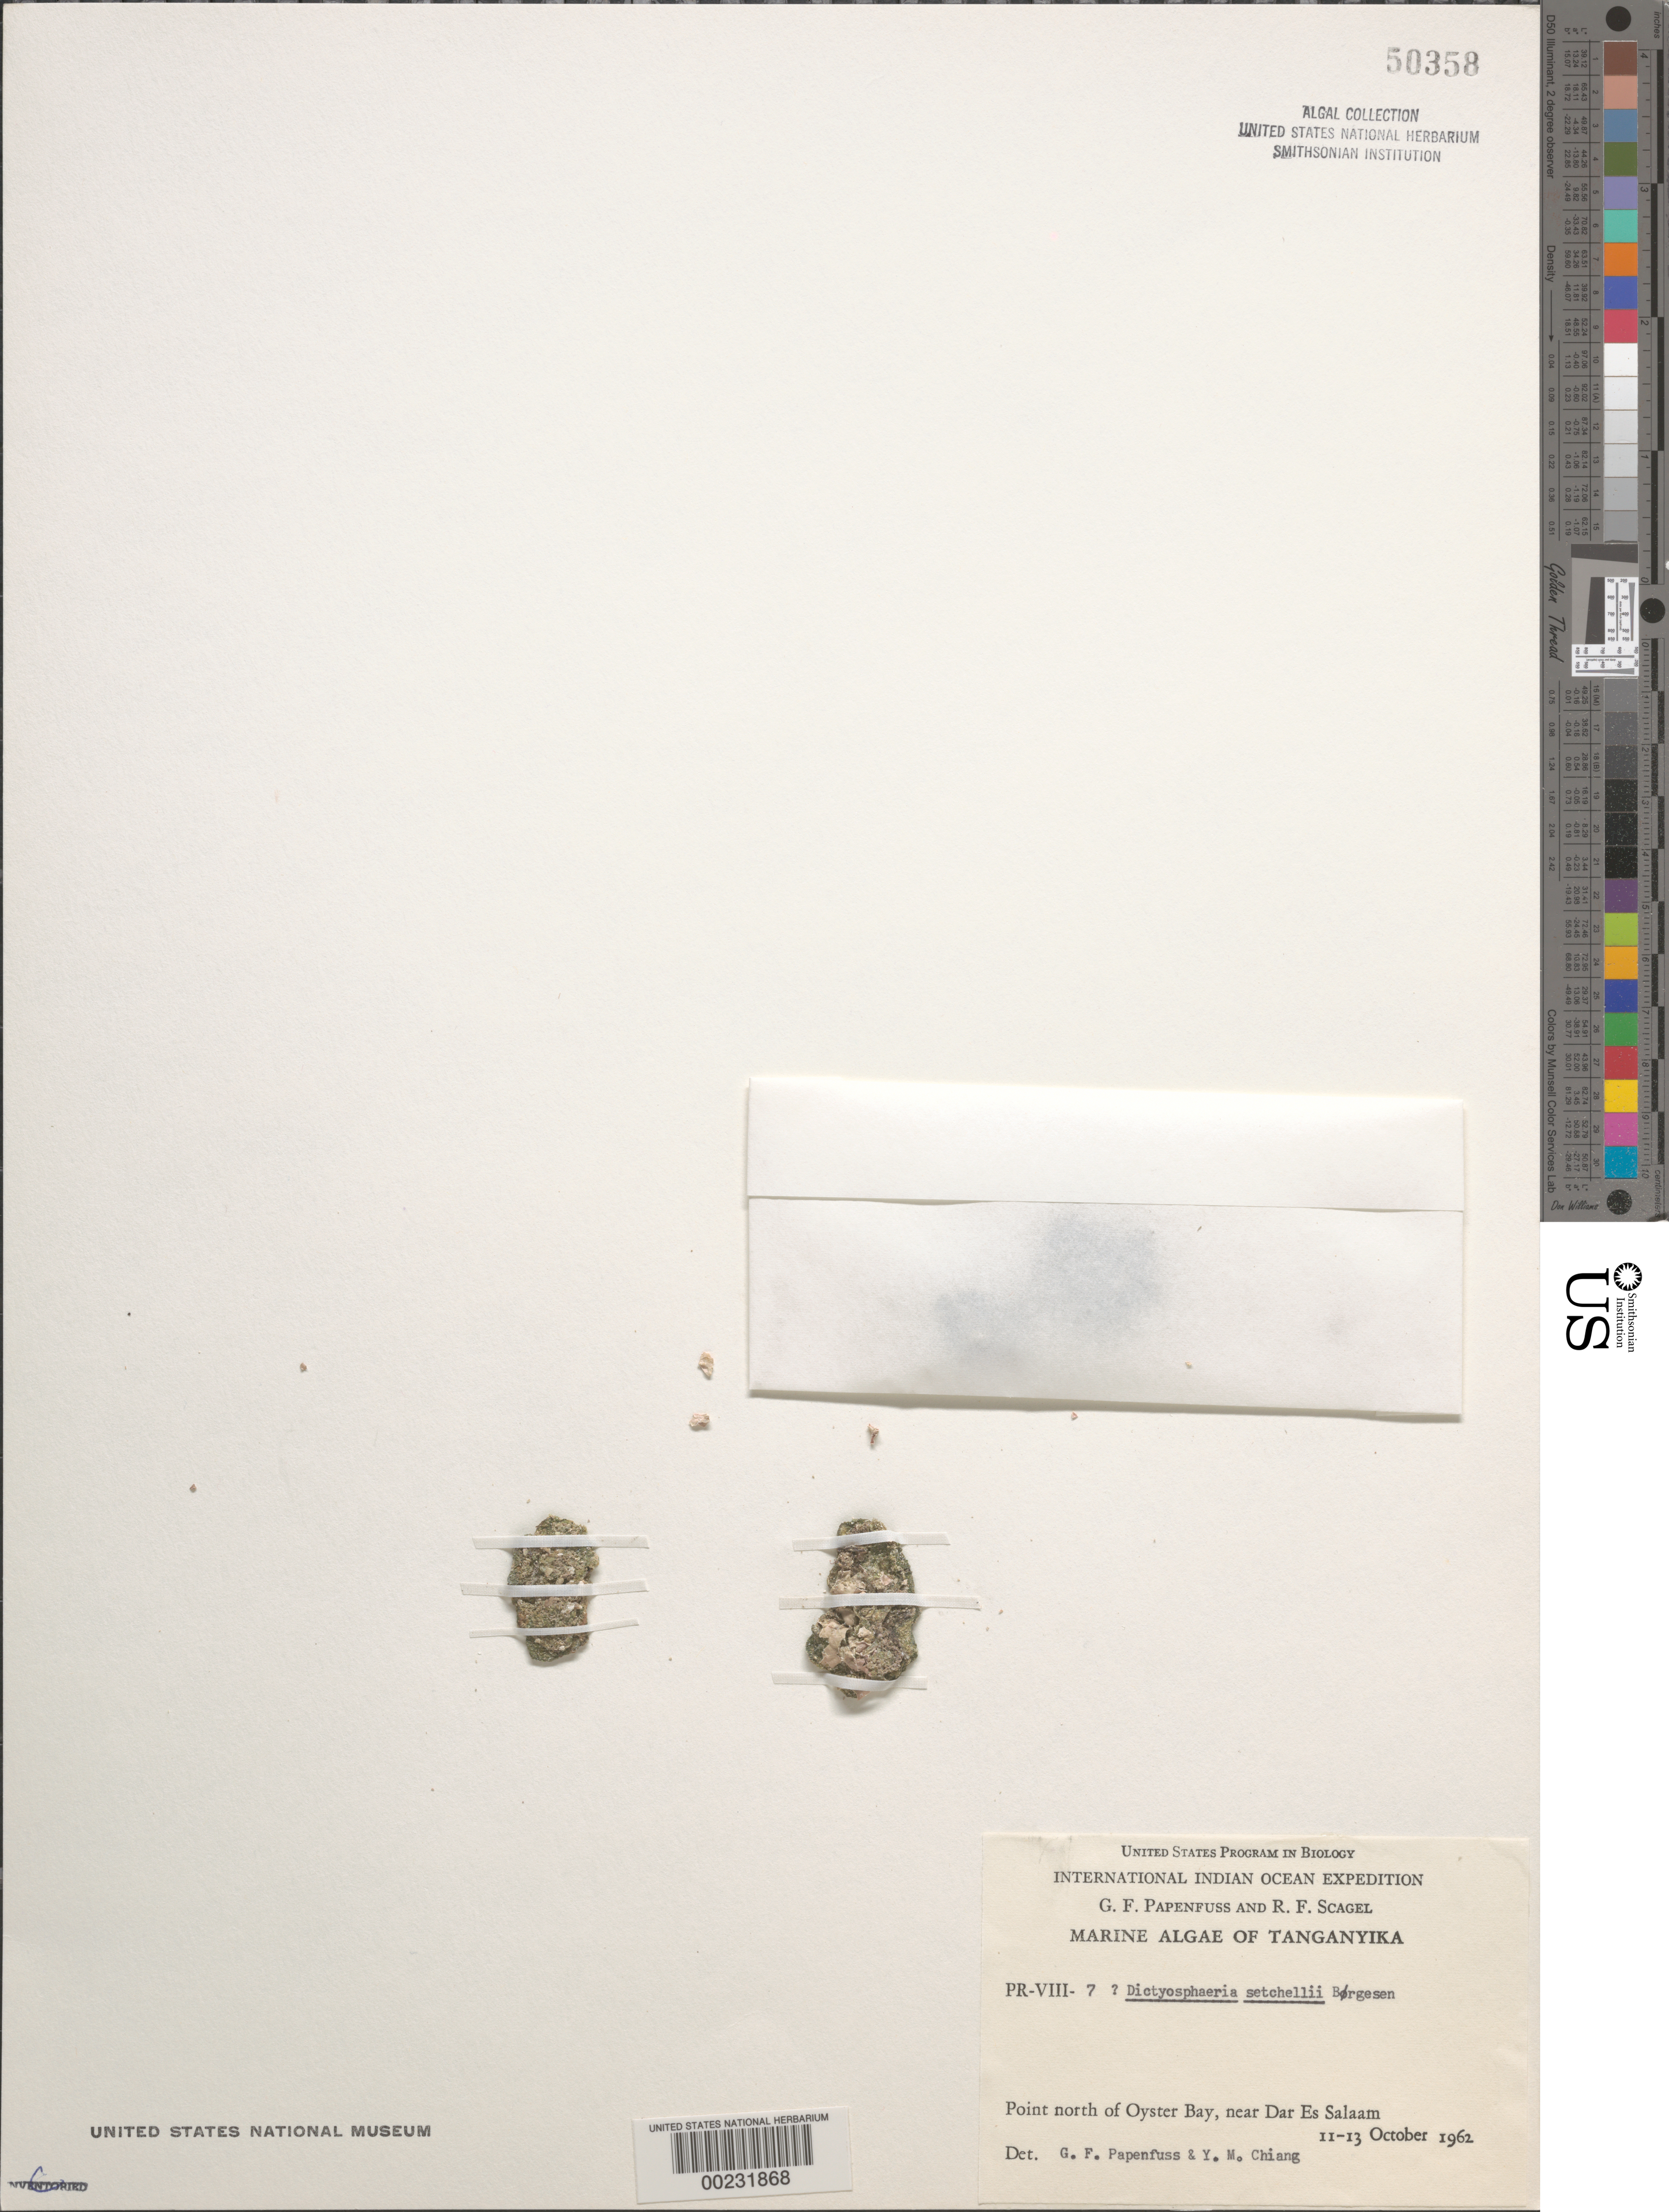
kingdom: Plantae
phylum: Chlorophyta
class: Ulvophyceae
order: Siphonocladales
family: Siphonocladaceae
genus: Dictyosphaeria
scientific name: Dictyosphaeria versluysii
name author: Weber Bosse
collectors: G. Papenfuss & R. F. Scagel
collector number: PR-VIII-7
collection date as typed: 11 Oct 1962 to 13 Oct 1962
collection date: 1962-10-11/1962-10-13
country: Tanzania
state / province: Dar es Salaam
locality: Point north of Oyster Bay, near Dar Es Salaam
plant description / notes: International Indian Ocean Expedition, 1962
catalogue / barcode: US 50358